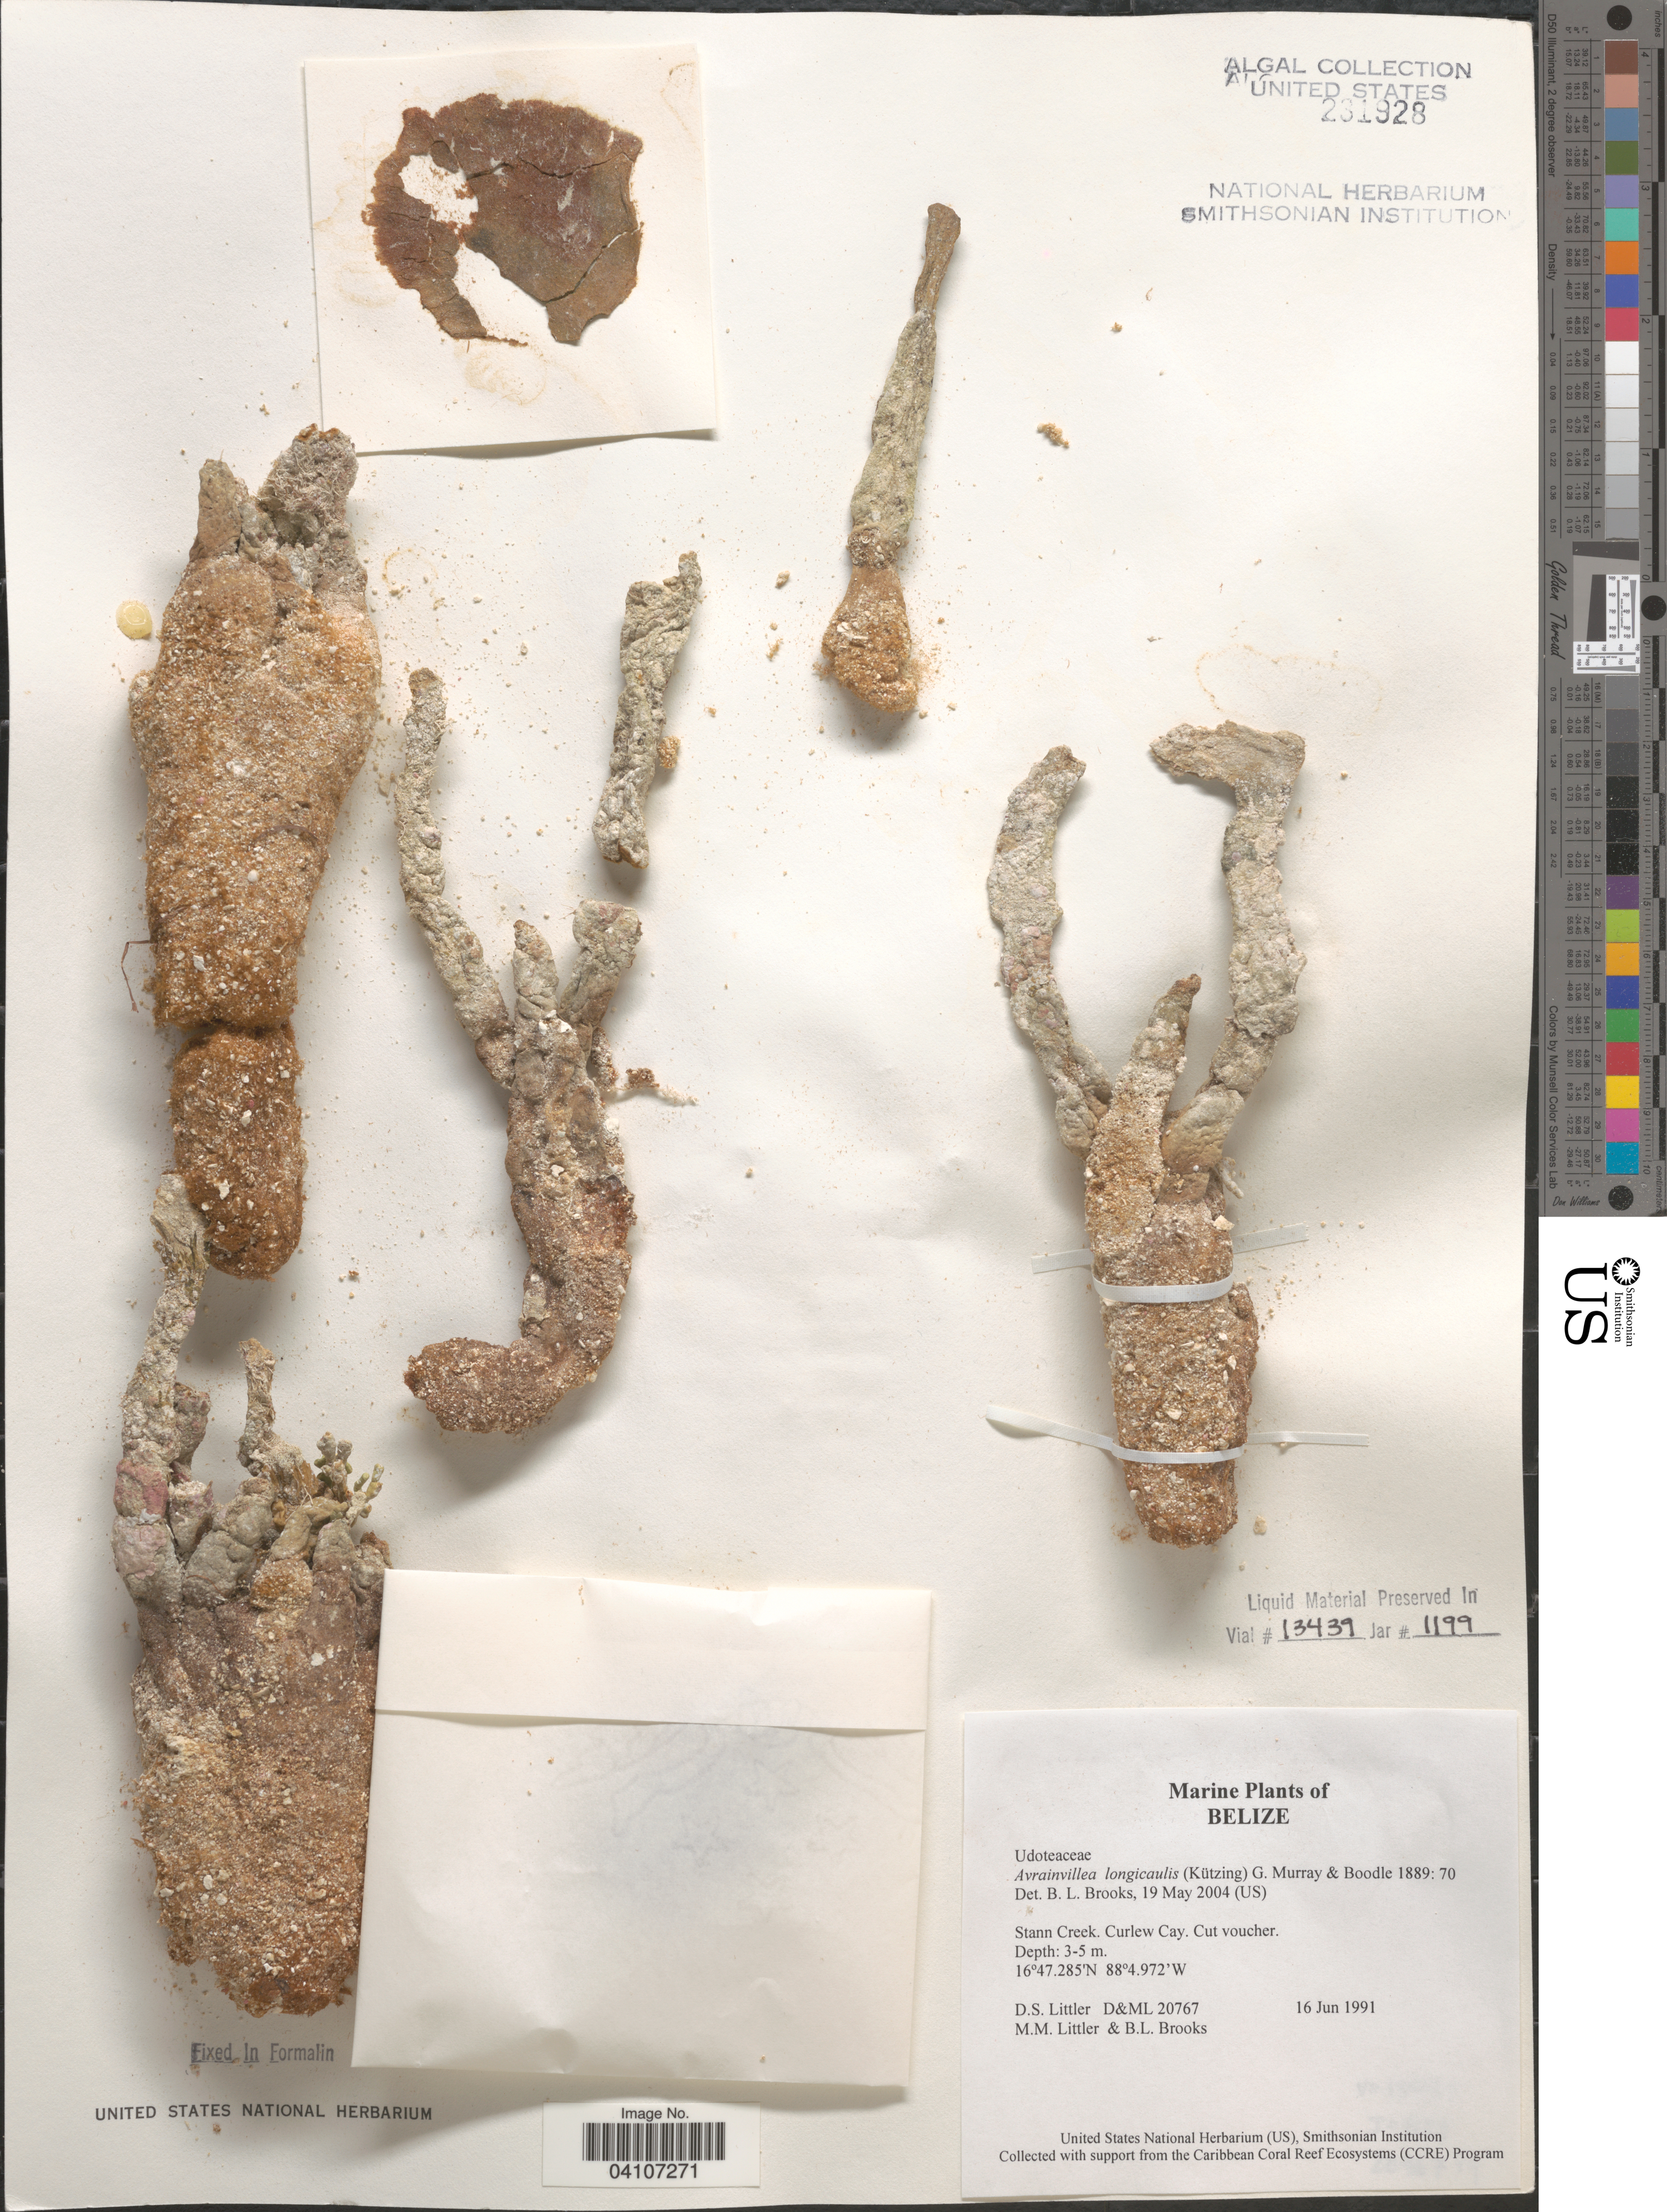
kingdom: Plantae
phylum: Chlorophyta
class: Ulvophyceae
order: Bryopsidales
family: Dichotomosiphonaceae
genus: Avrainvillea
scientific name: Avrainvillea longicaulis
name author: (Kütz.) G. Murray & Boodle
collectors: D. S. Littler & B. Brooks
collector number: D&ML20767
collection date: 1991-06-16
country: Belize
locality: Stann Creek. Curlew Cay.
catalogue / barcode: US 231928